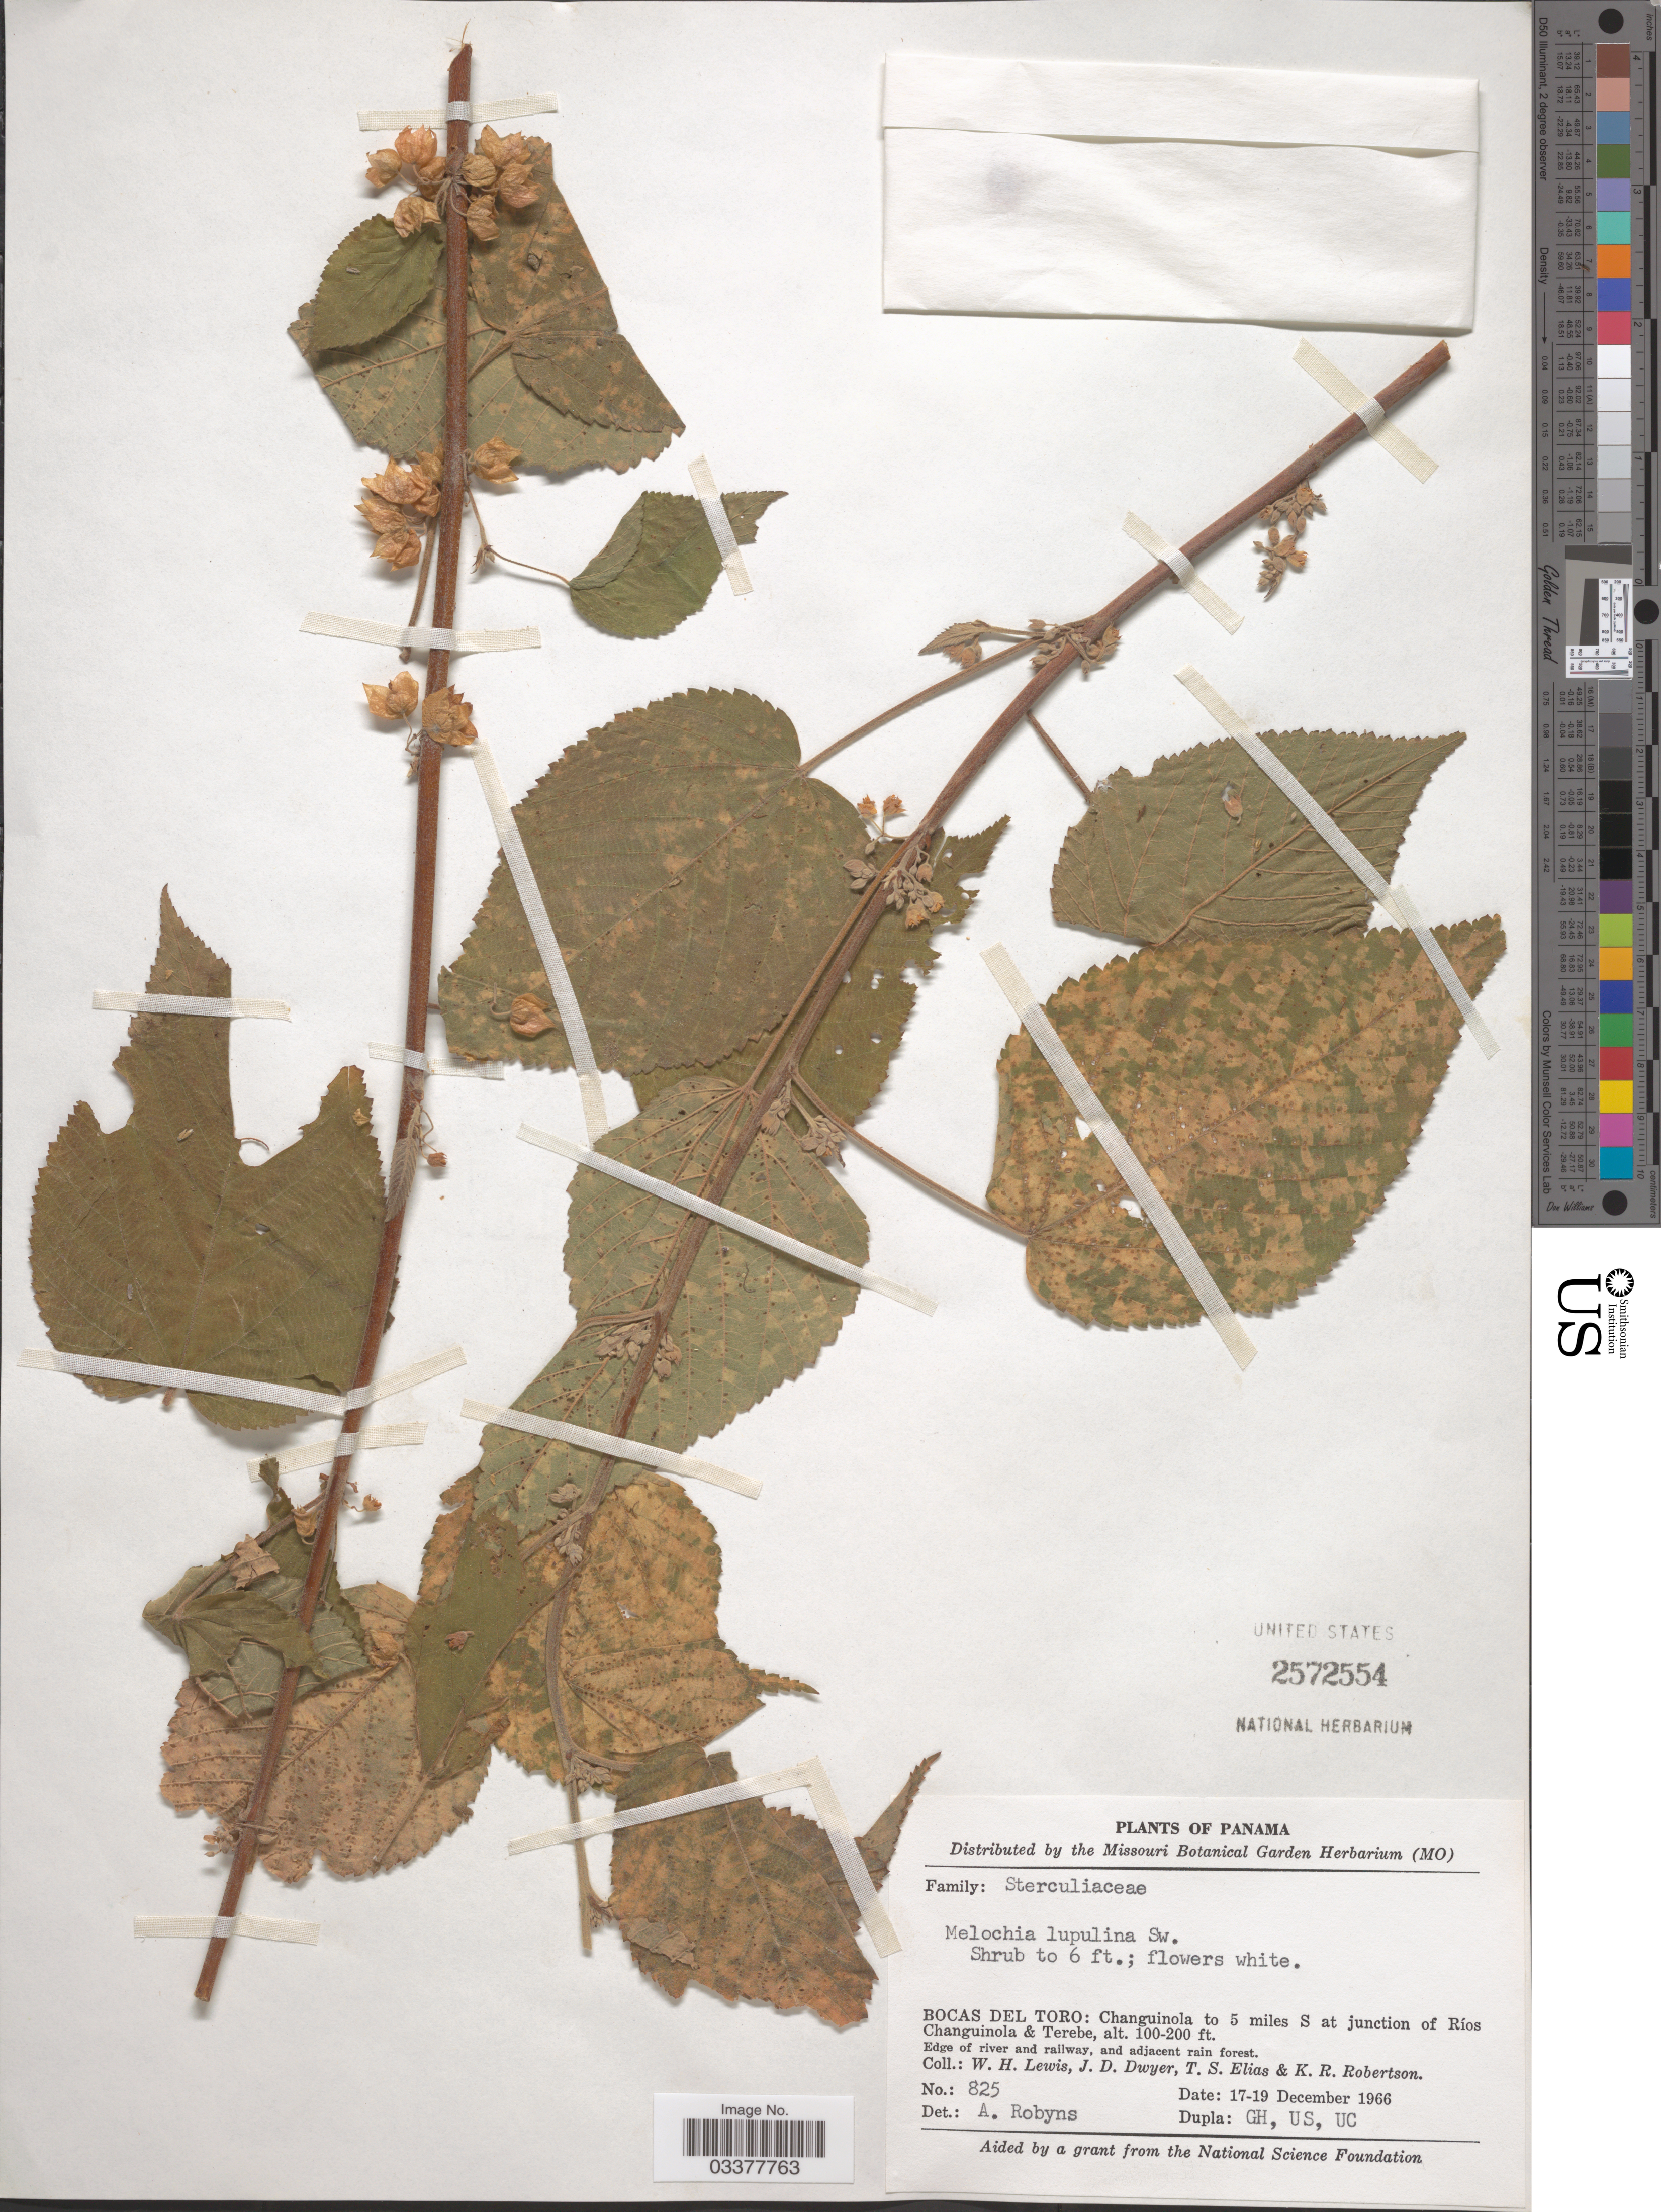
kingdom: Plantae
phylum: Tracheophyta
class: Magnoliopsida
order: Malvales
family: Malvaceae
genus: Melochia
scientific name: Melochia lupulina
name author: Sw.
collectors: W. H. Lewis, J. D. Dwyer, T. S. Elias & K. Robertson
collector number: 825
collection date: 1966-12-17/1966-12-19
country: Panama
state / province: Bocas del Toro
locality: Changuinola to 5 miles S at junction of Ríos Changuinola & Terebe. Edge of river and railway, and adjacent rain forest.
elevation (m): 30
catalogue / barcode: US 2572554